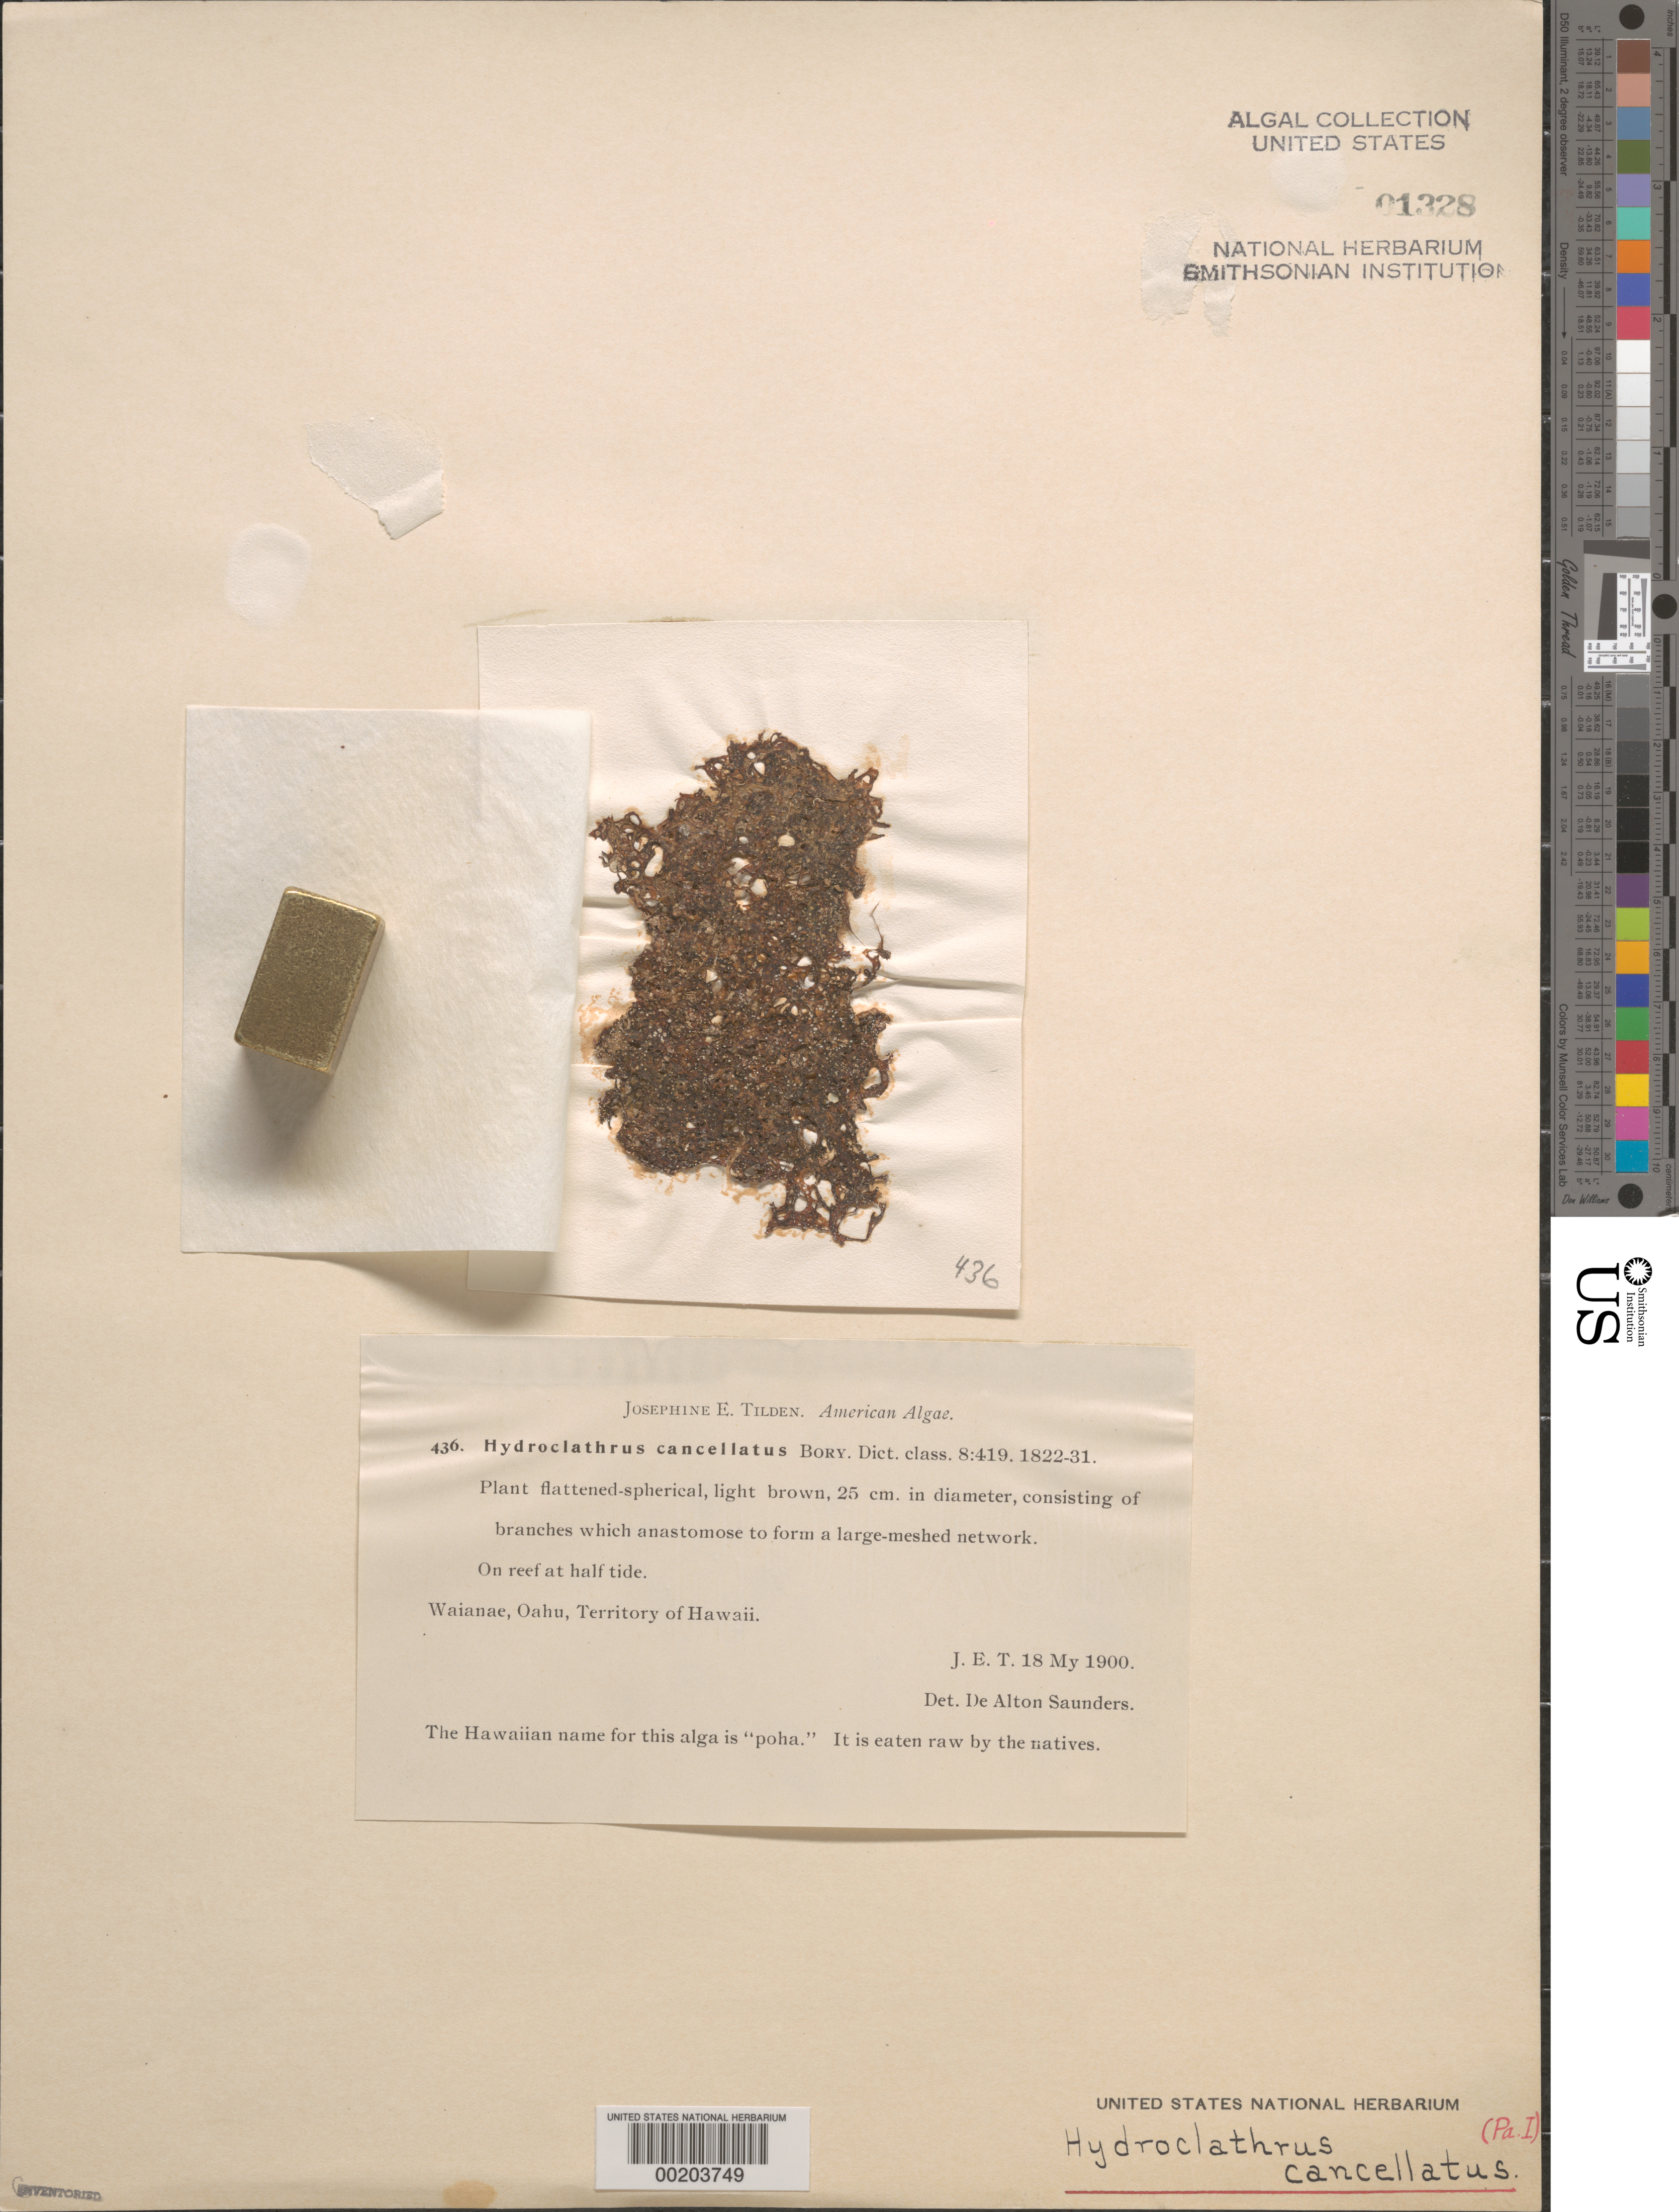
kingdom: Chromista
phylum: Ochrophyta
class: Phaeophyceae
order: Scytosiphonales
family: Scytosiphonaceae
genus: Hydroclathrus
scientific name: Hydroclathrus cancellatus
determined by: Saunders, D. A.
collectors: J. E. Tilden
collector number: JET 436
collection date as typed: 18 May 1900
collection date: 1900-05-18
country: United States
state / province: Hawaii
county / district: Honolulu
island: Oahu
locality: Waianae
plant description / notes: Tilden, American Algae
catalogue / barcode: US 1328